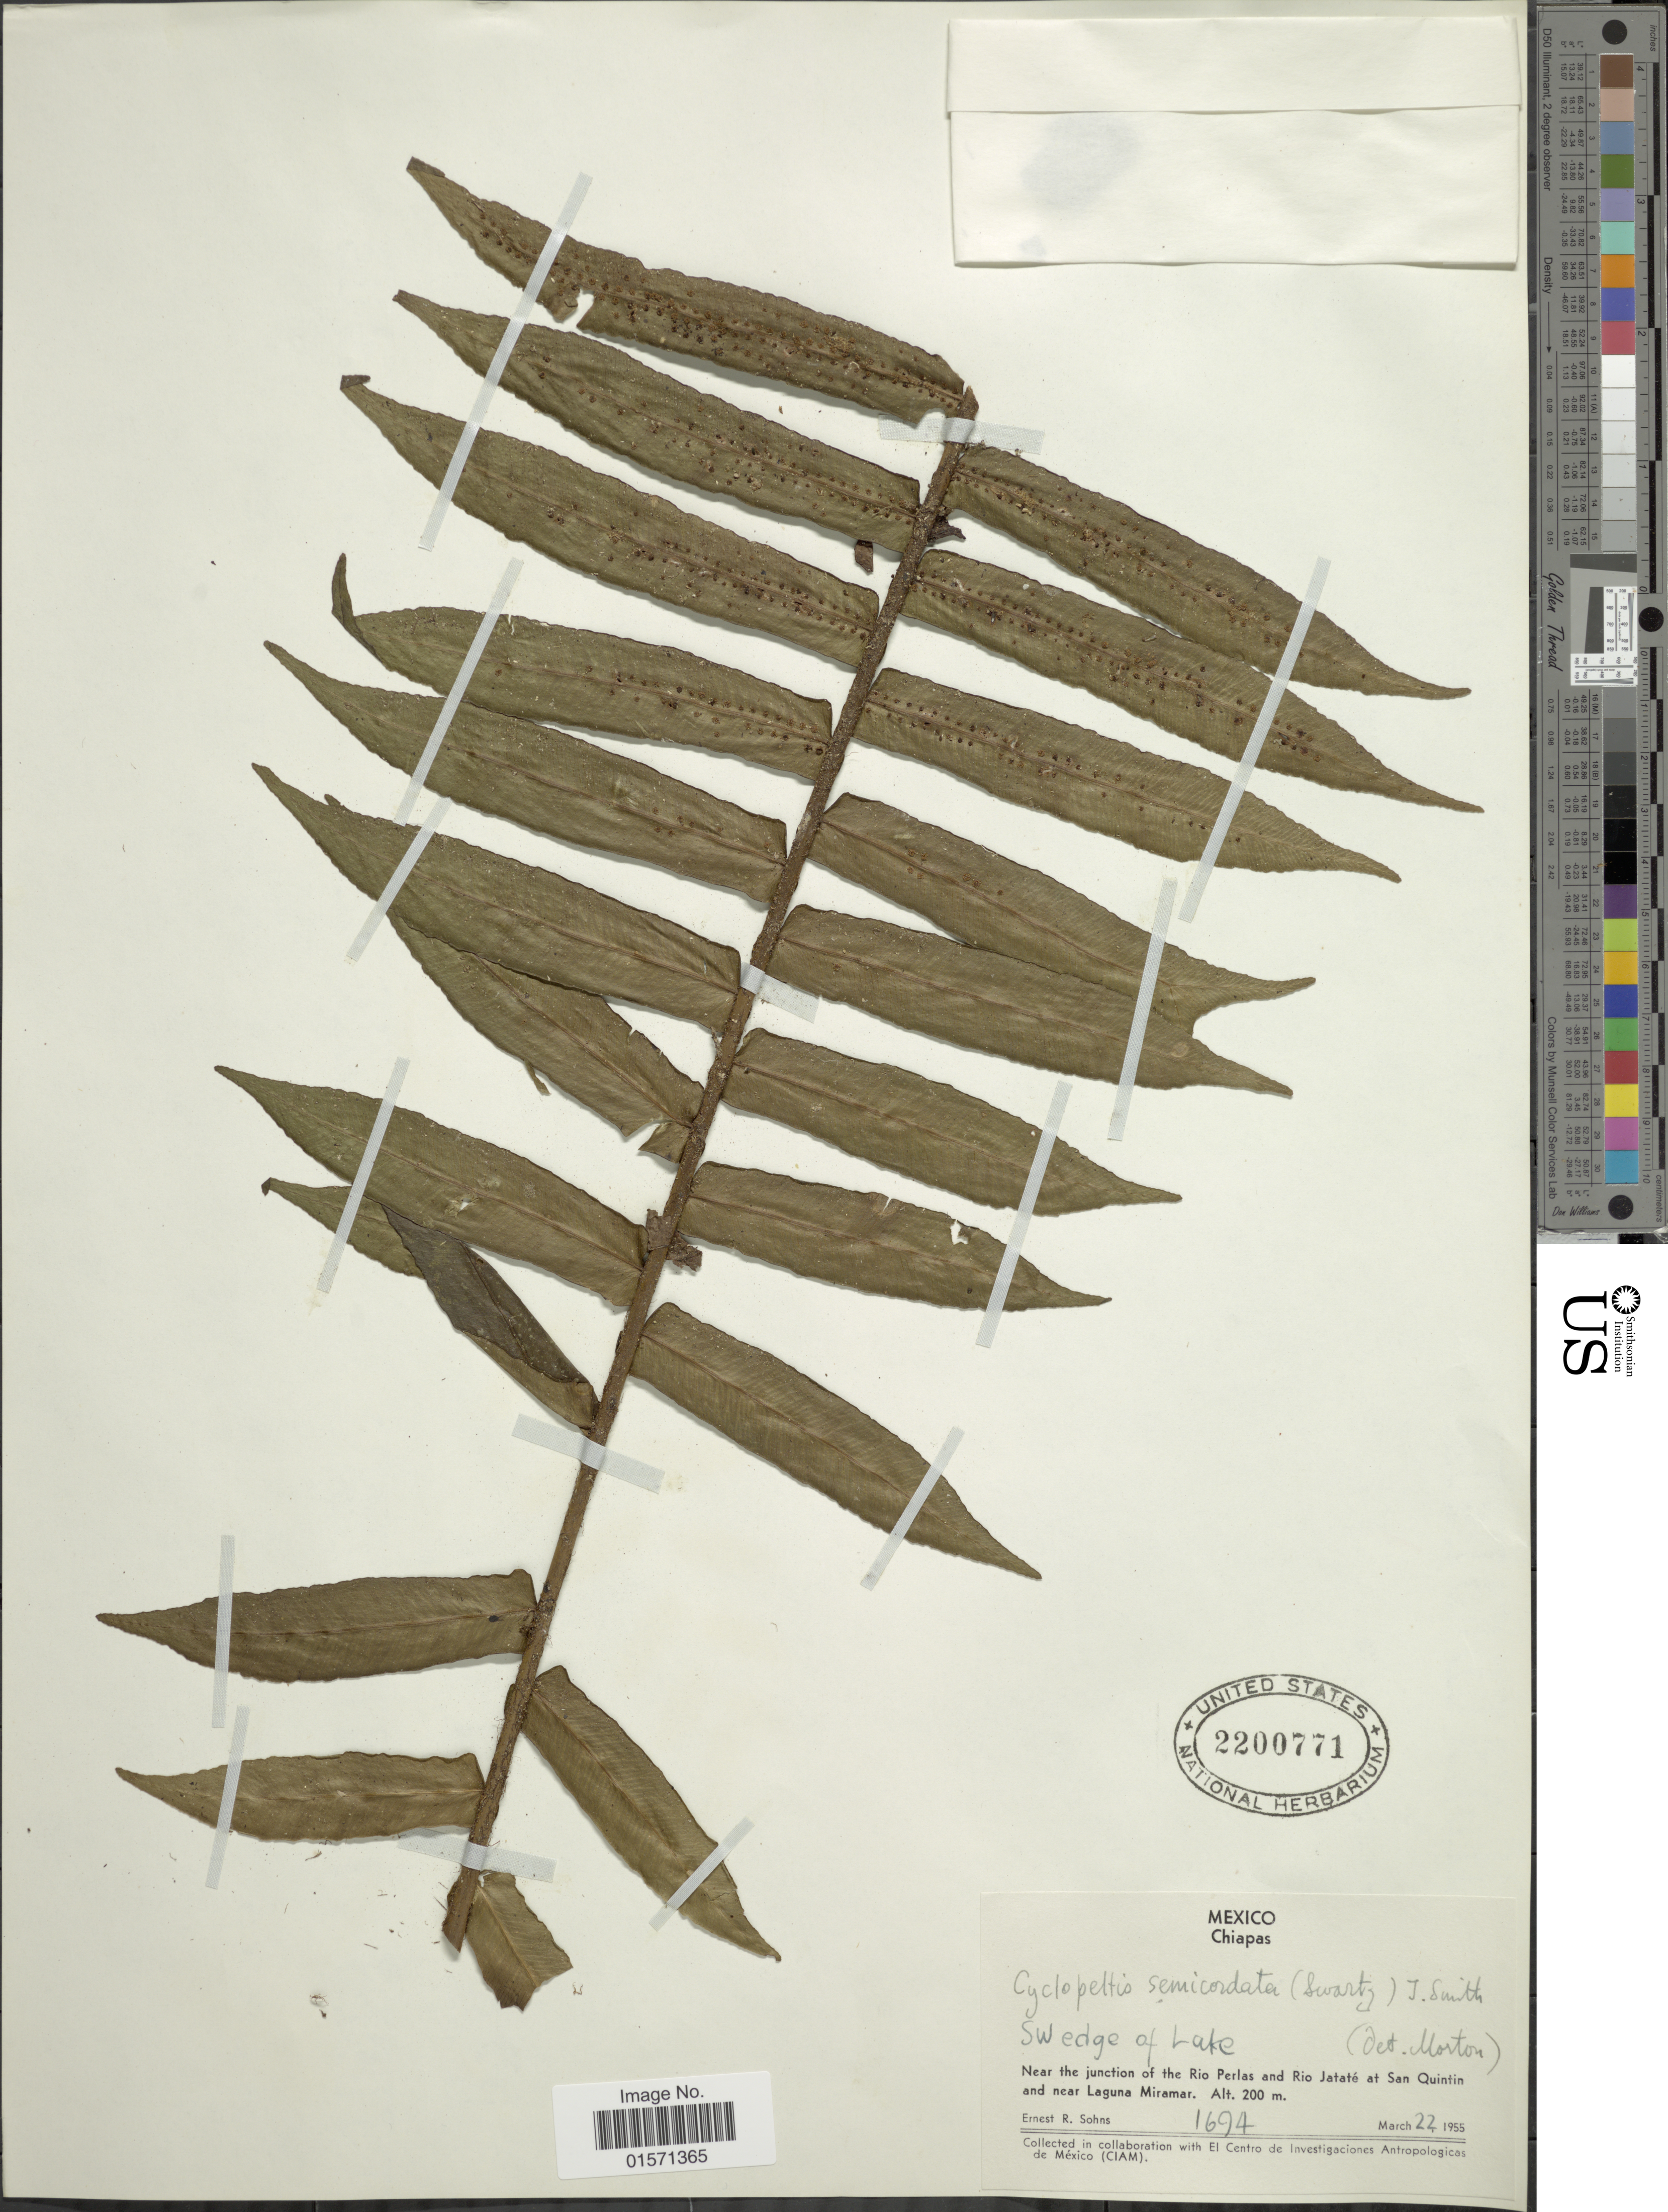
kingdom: Plantae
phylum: Tracheophyta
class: Polypodiopsida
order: Polypodiales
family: Lomariopsidaceae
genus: Cyclopeltis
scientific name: Cyclopeltis semicordata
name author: (Sw.) J. Sm.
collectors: E. R. Sohns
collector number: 1694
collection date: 1955-03-22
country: Mexico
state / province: Chiapas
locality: SW edge of Lake. Near the junction of the Rio Perlas and Rio Jatate at San Quintin and near laguna Miramar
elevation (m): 200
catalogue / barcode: US 2200771